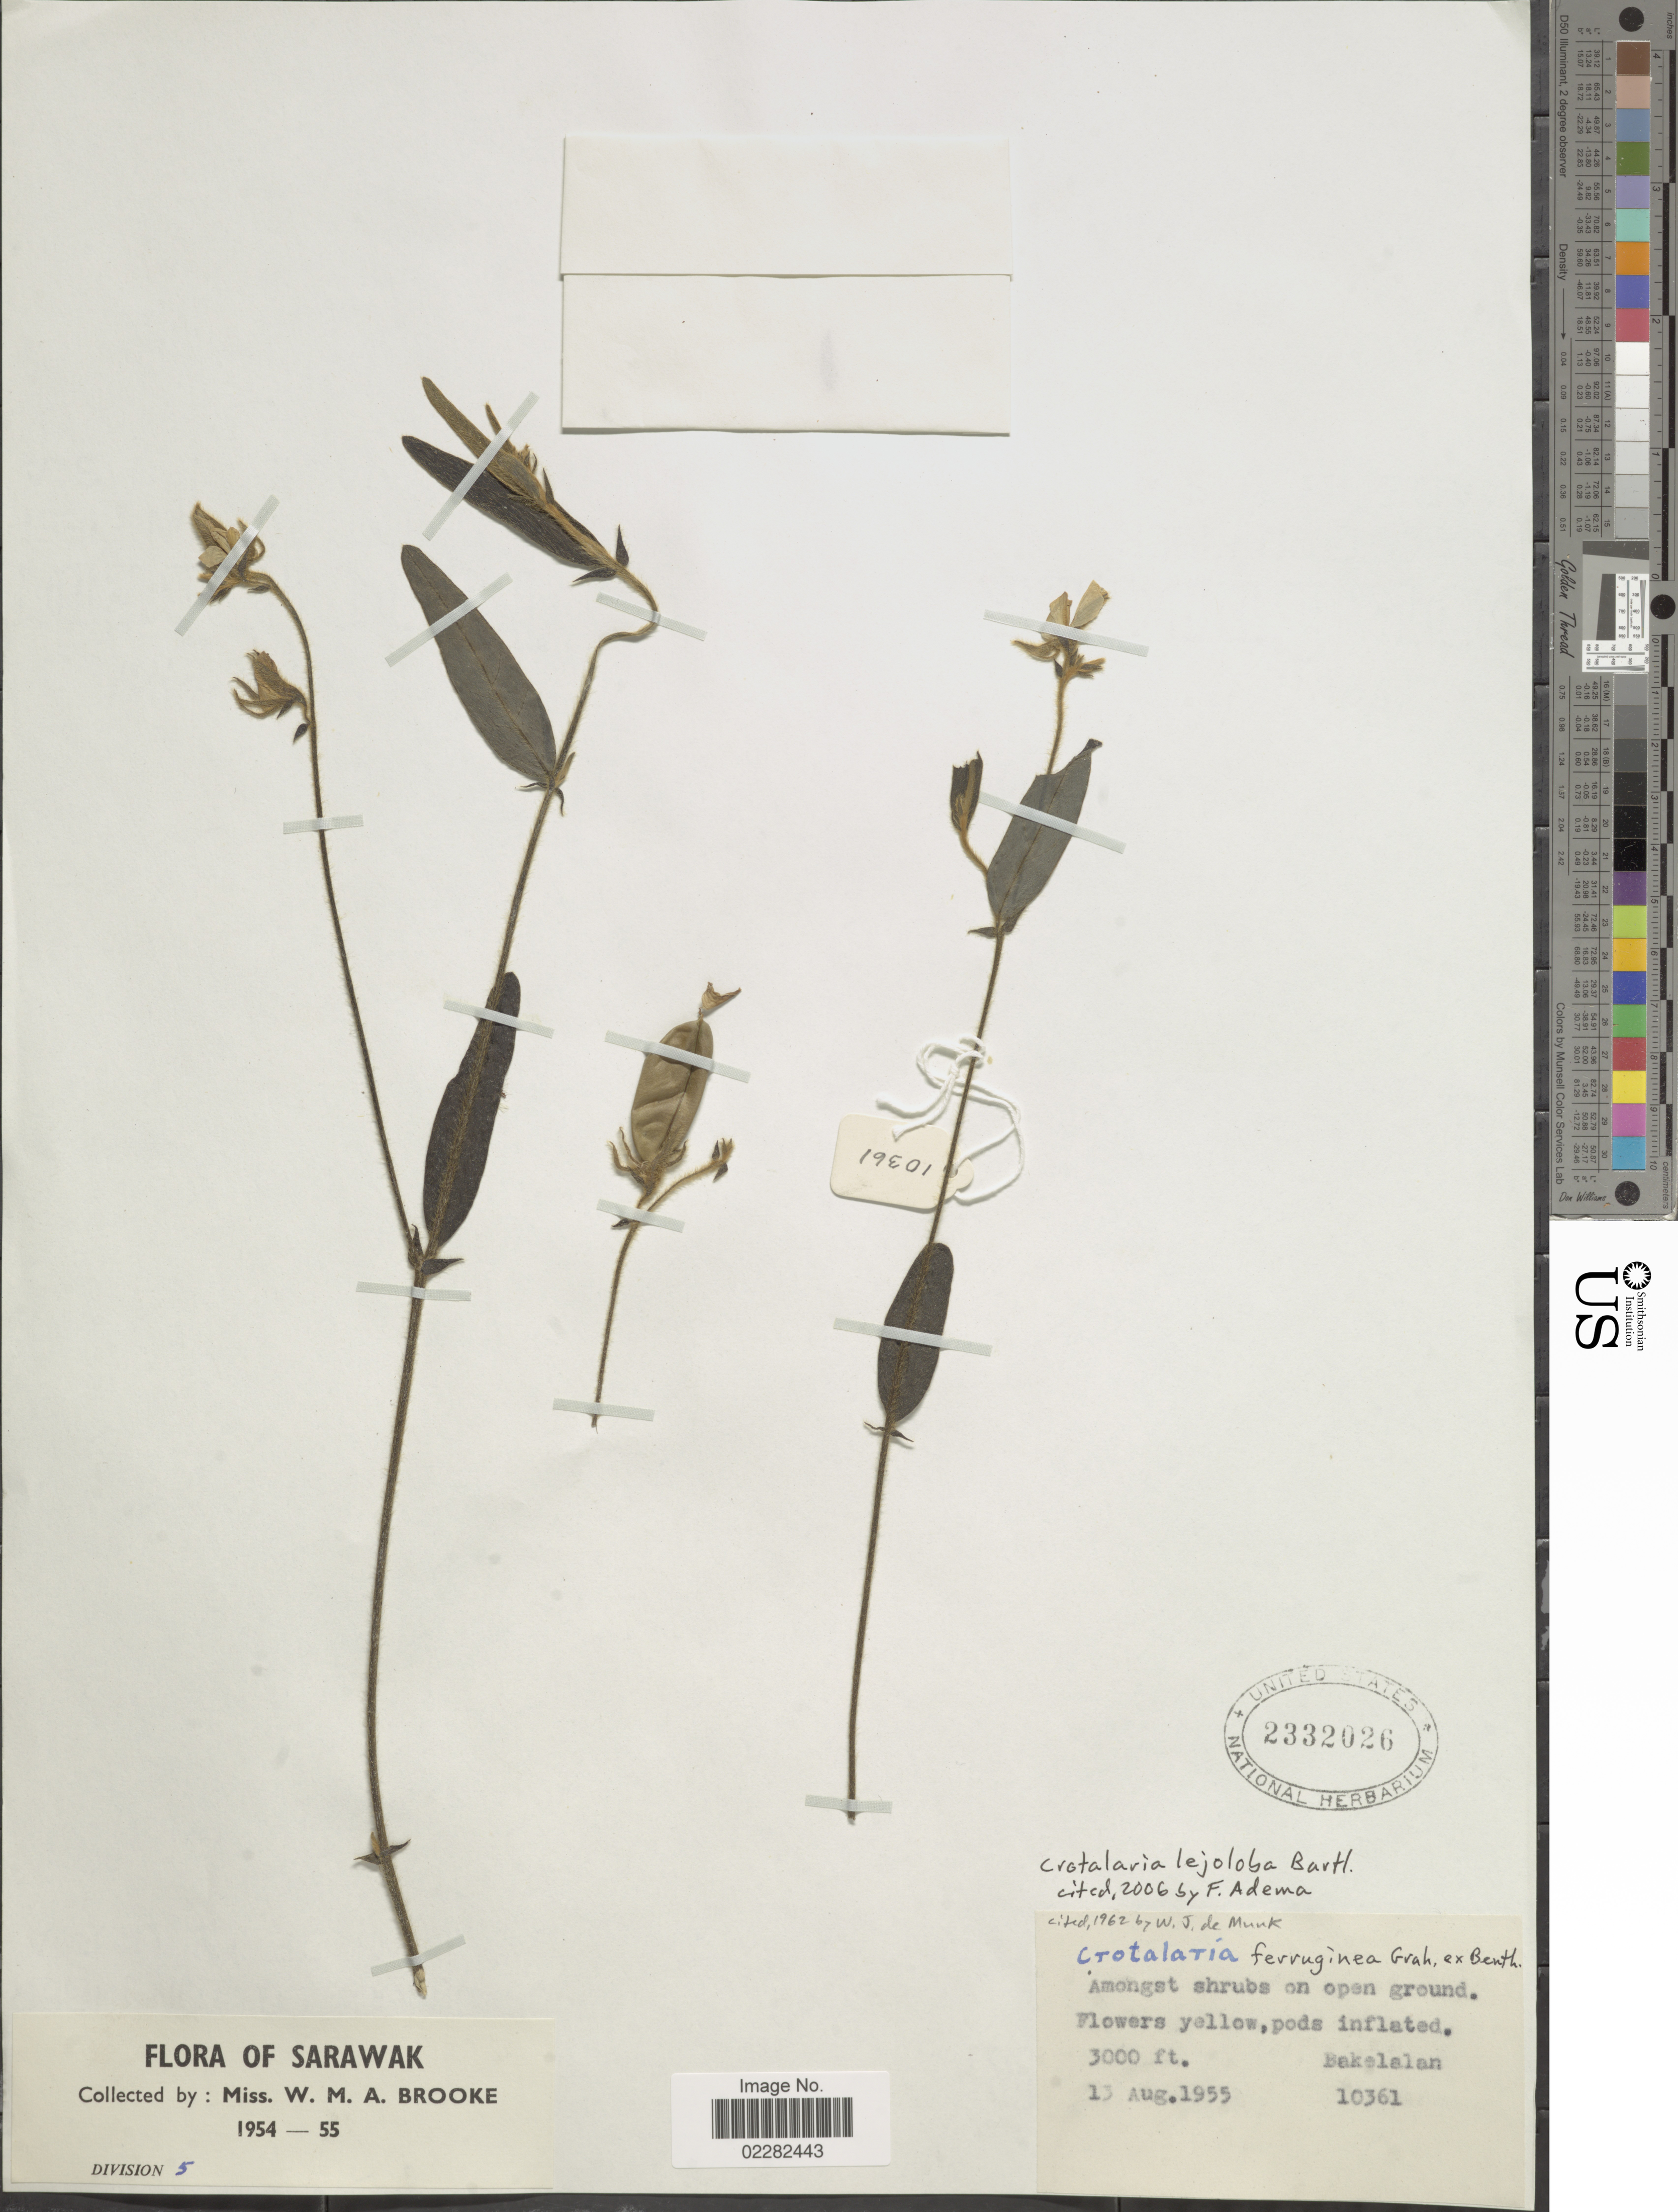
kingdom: Plantae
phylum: Tracheophyta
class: Magnoliopsida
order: Fabales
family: Fabaceae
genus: Crotalaria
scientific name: Crotalaria lejoloba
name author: Bartl.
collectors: W. Brooke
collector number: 10361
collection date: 1955-08-13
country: Malaysia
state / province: Sarawak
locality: Bakelalan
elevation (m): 914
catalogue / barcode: US 2332026